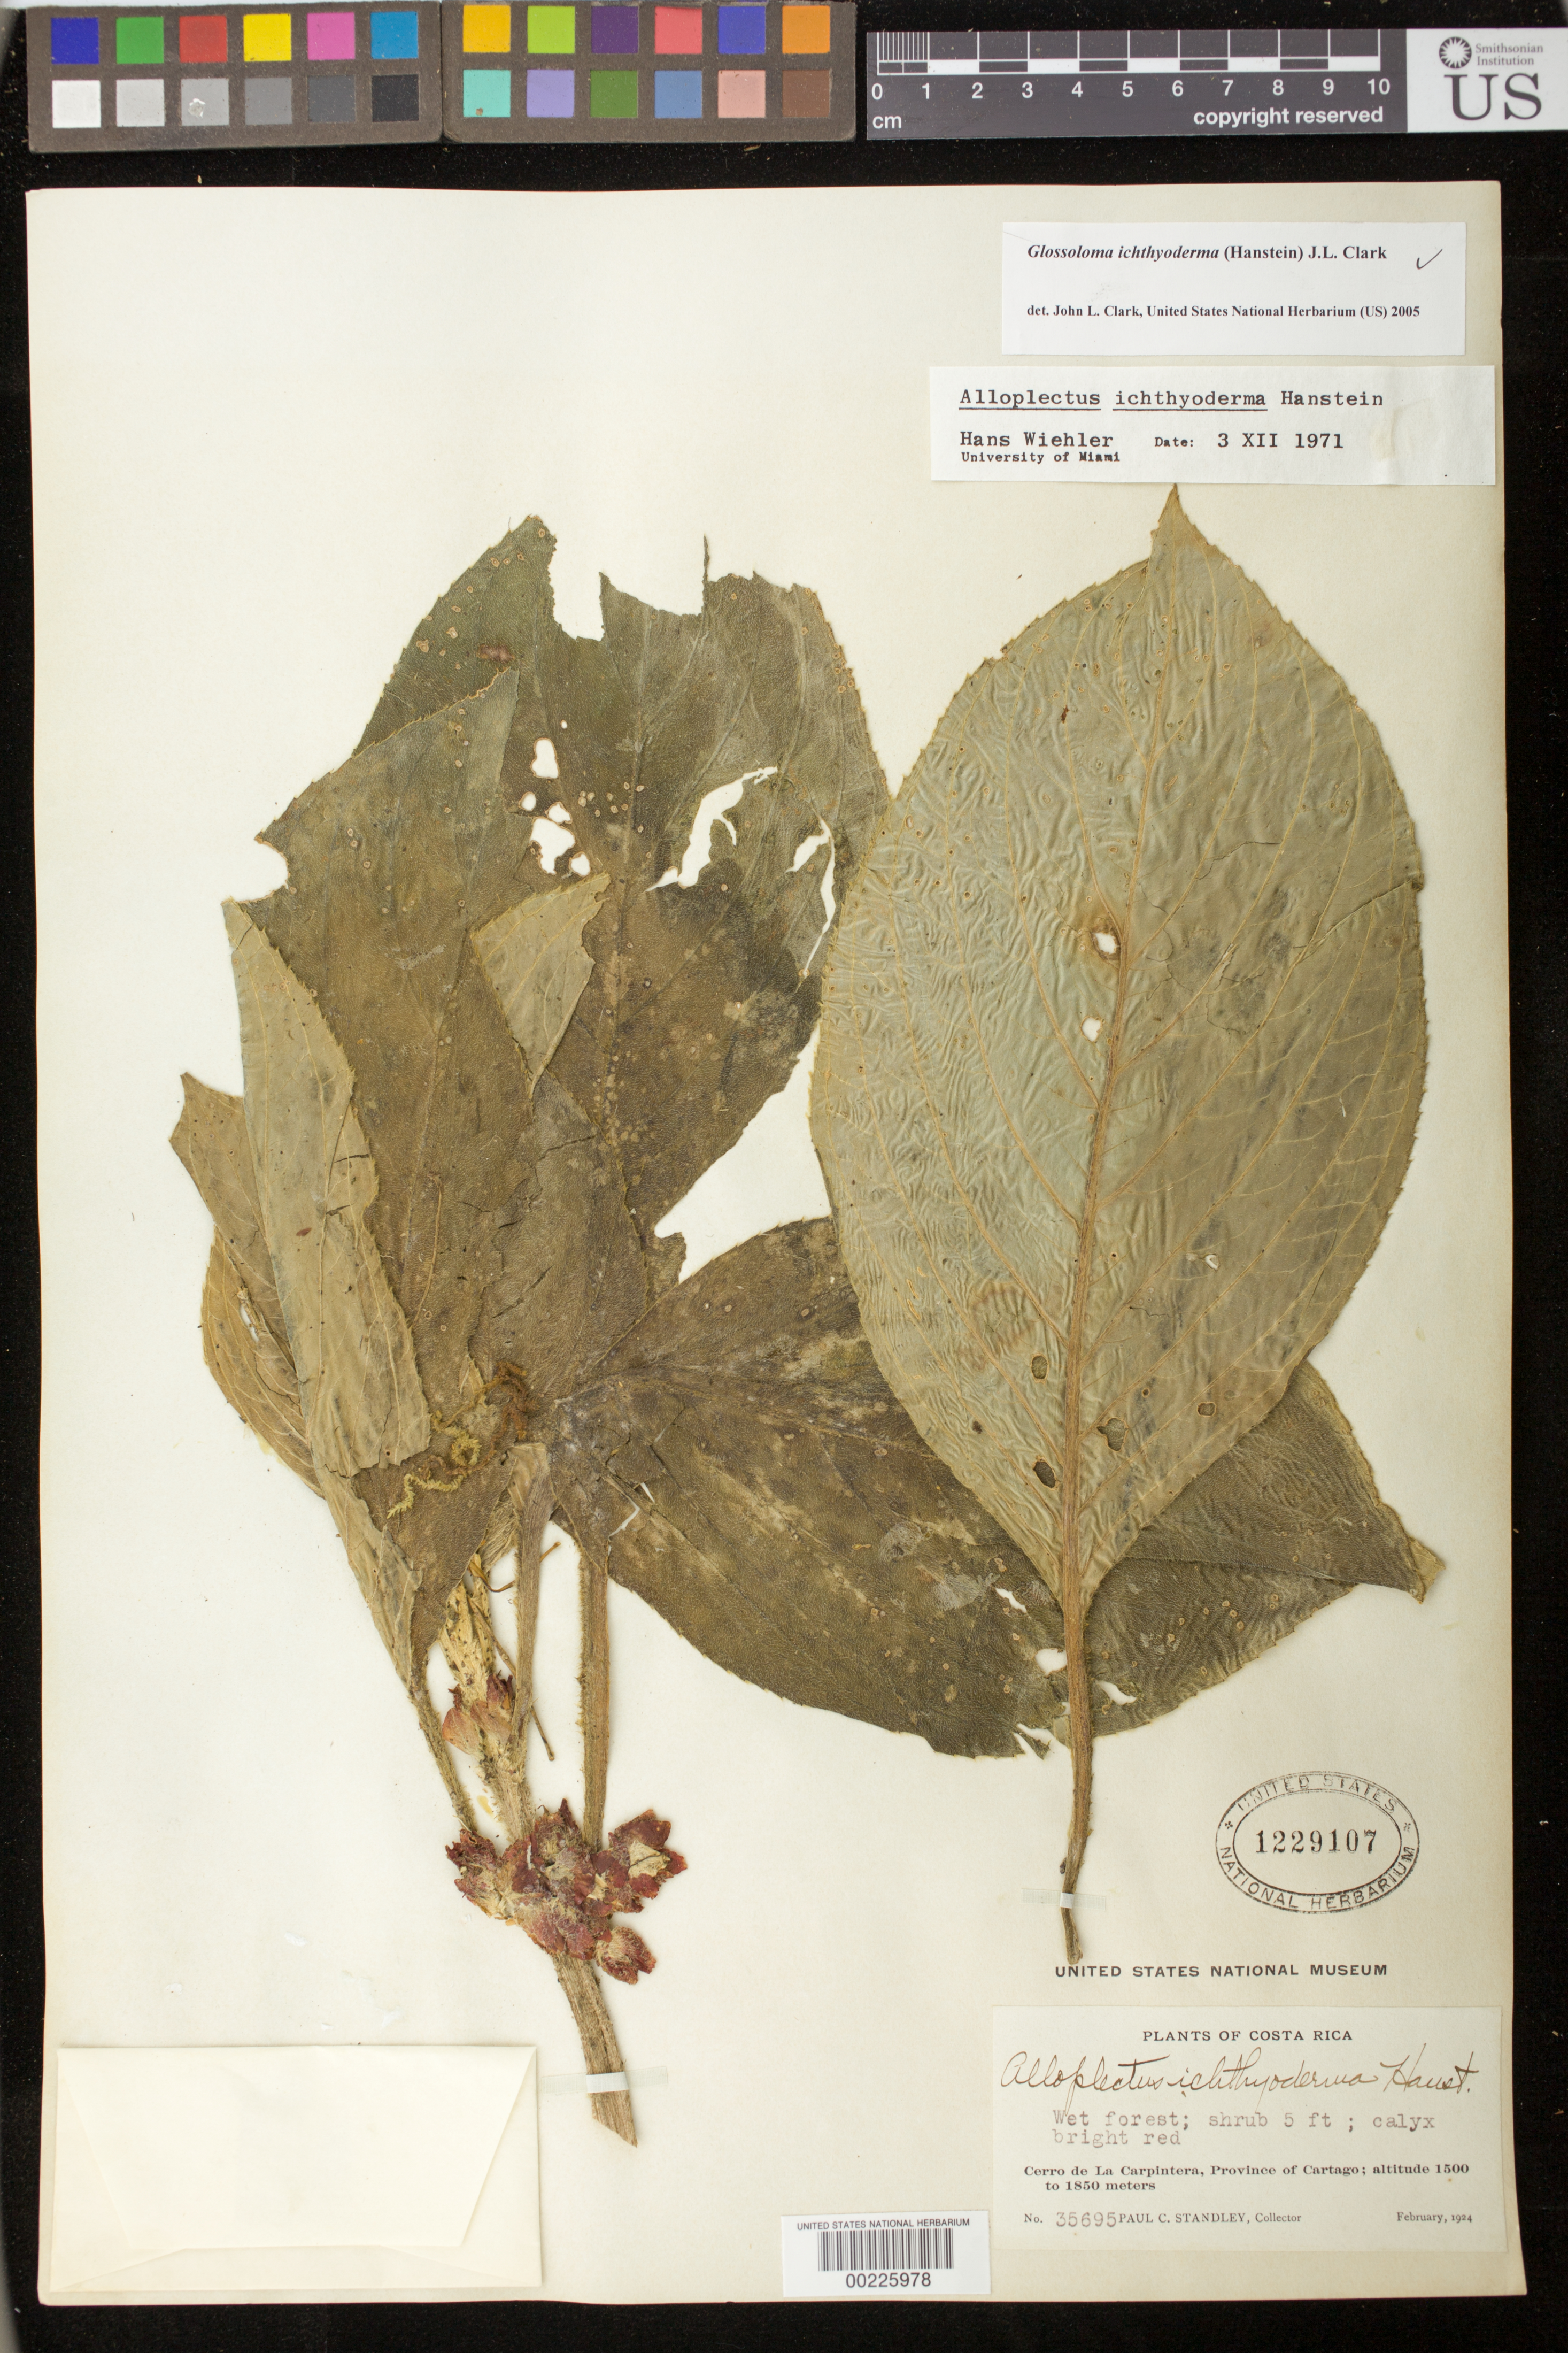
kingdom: Plantae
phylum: Tracheophyta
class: Magnoliopsida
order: Lamiales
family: Gesneriaceae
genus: Glossoloma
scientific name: Glossoloma ichthyoderma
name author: (Hanst.) J.L. Clark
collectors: P. C. Standley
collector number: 35695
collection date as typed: Feb 1924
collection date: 1924-02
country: Costa Rica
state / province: Cartago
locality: Cerro de La Carpintera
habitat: Wet forest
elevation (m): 1500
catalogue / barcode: US 1229107